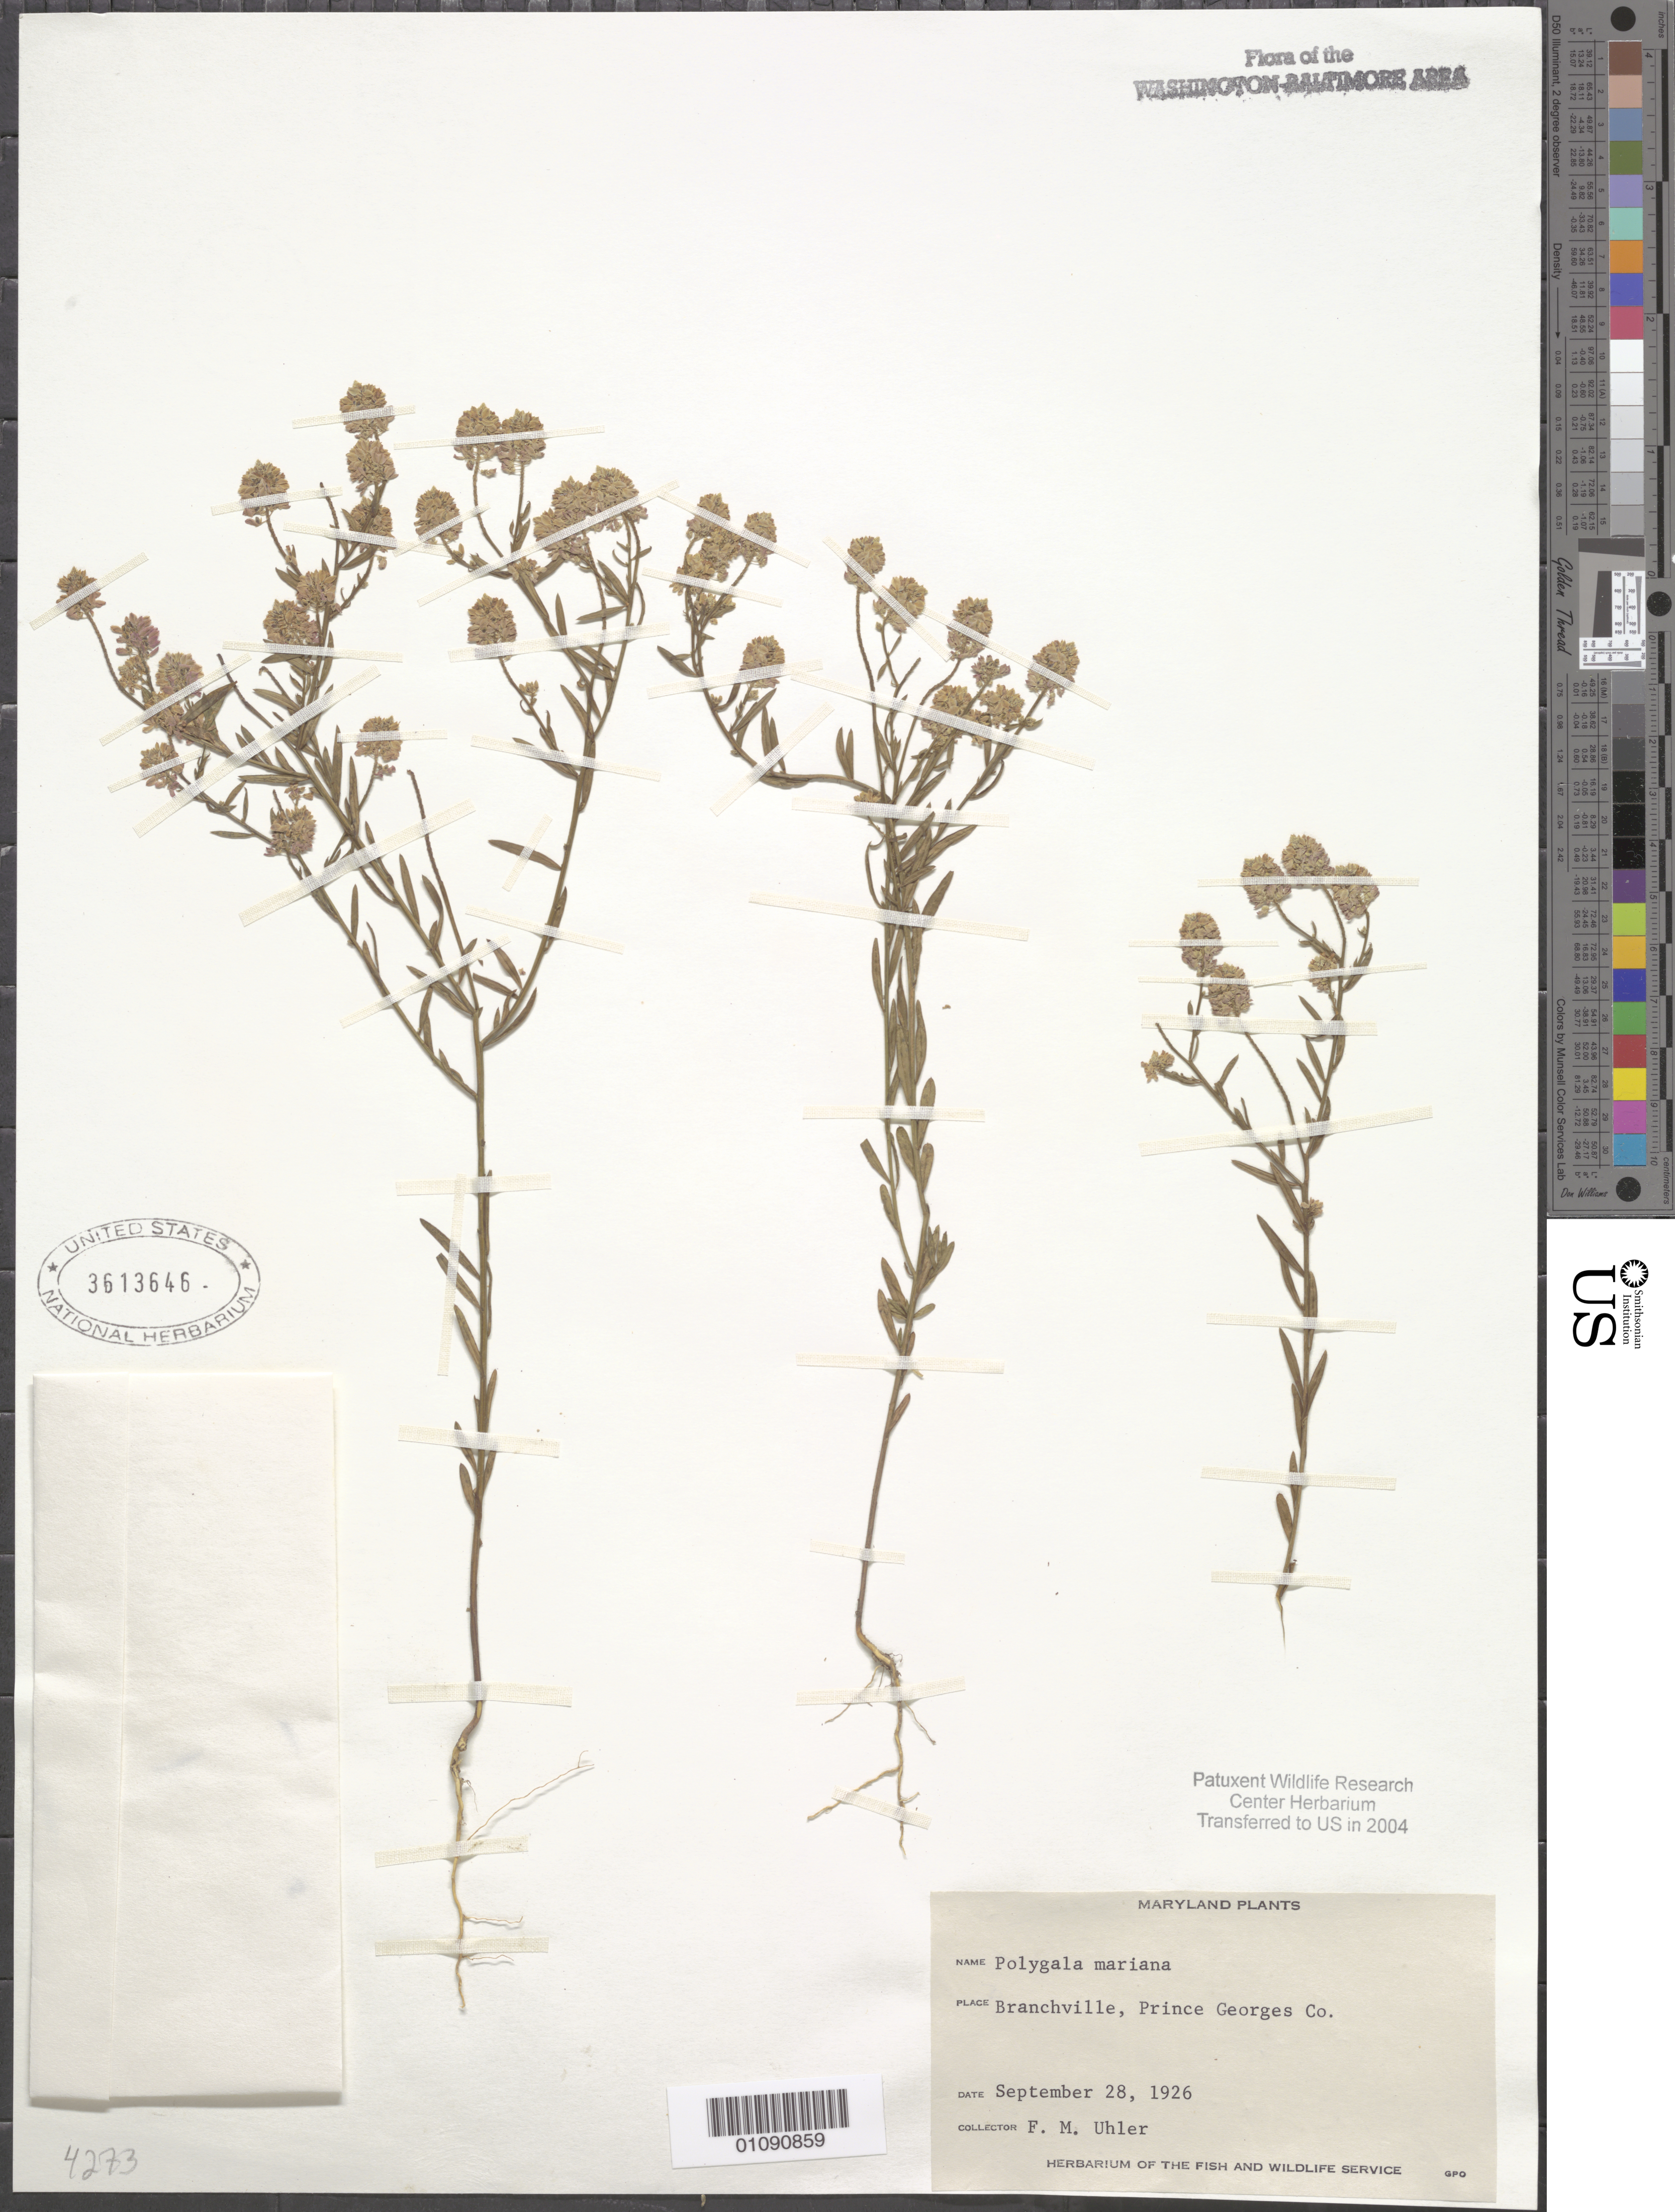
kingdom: Plantae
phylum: Tracheophyta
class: Magnoliopsida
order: Fabales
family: Polygalaceae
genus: Polygala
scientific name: Polygala mariana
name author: Mill.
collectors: F. M. Uhler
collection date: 1926-09-28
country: United States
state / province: Maryland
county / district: Prince George's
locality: Branchville.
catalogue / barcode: US 3613646